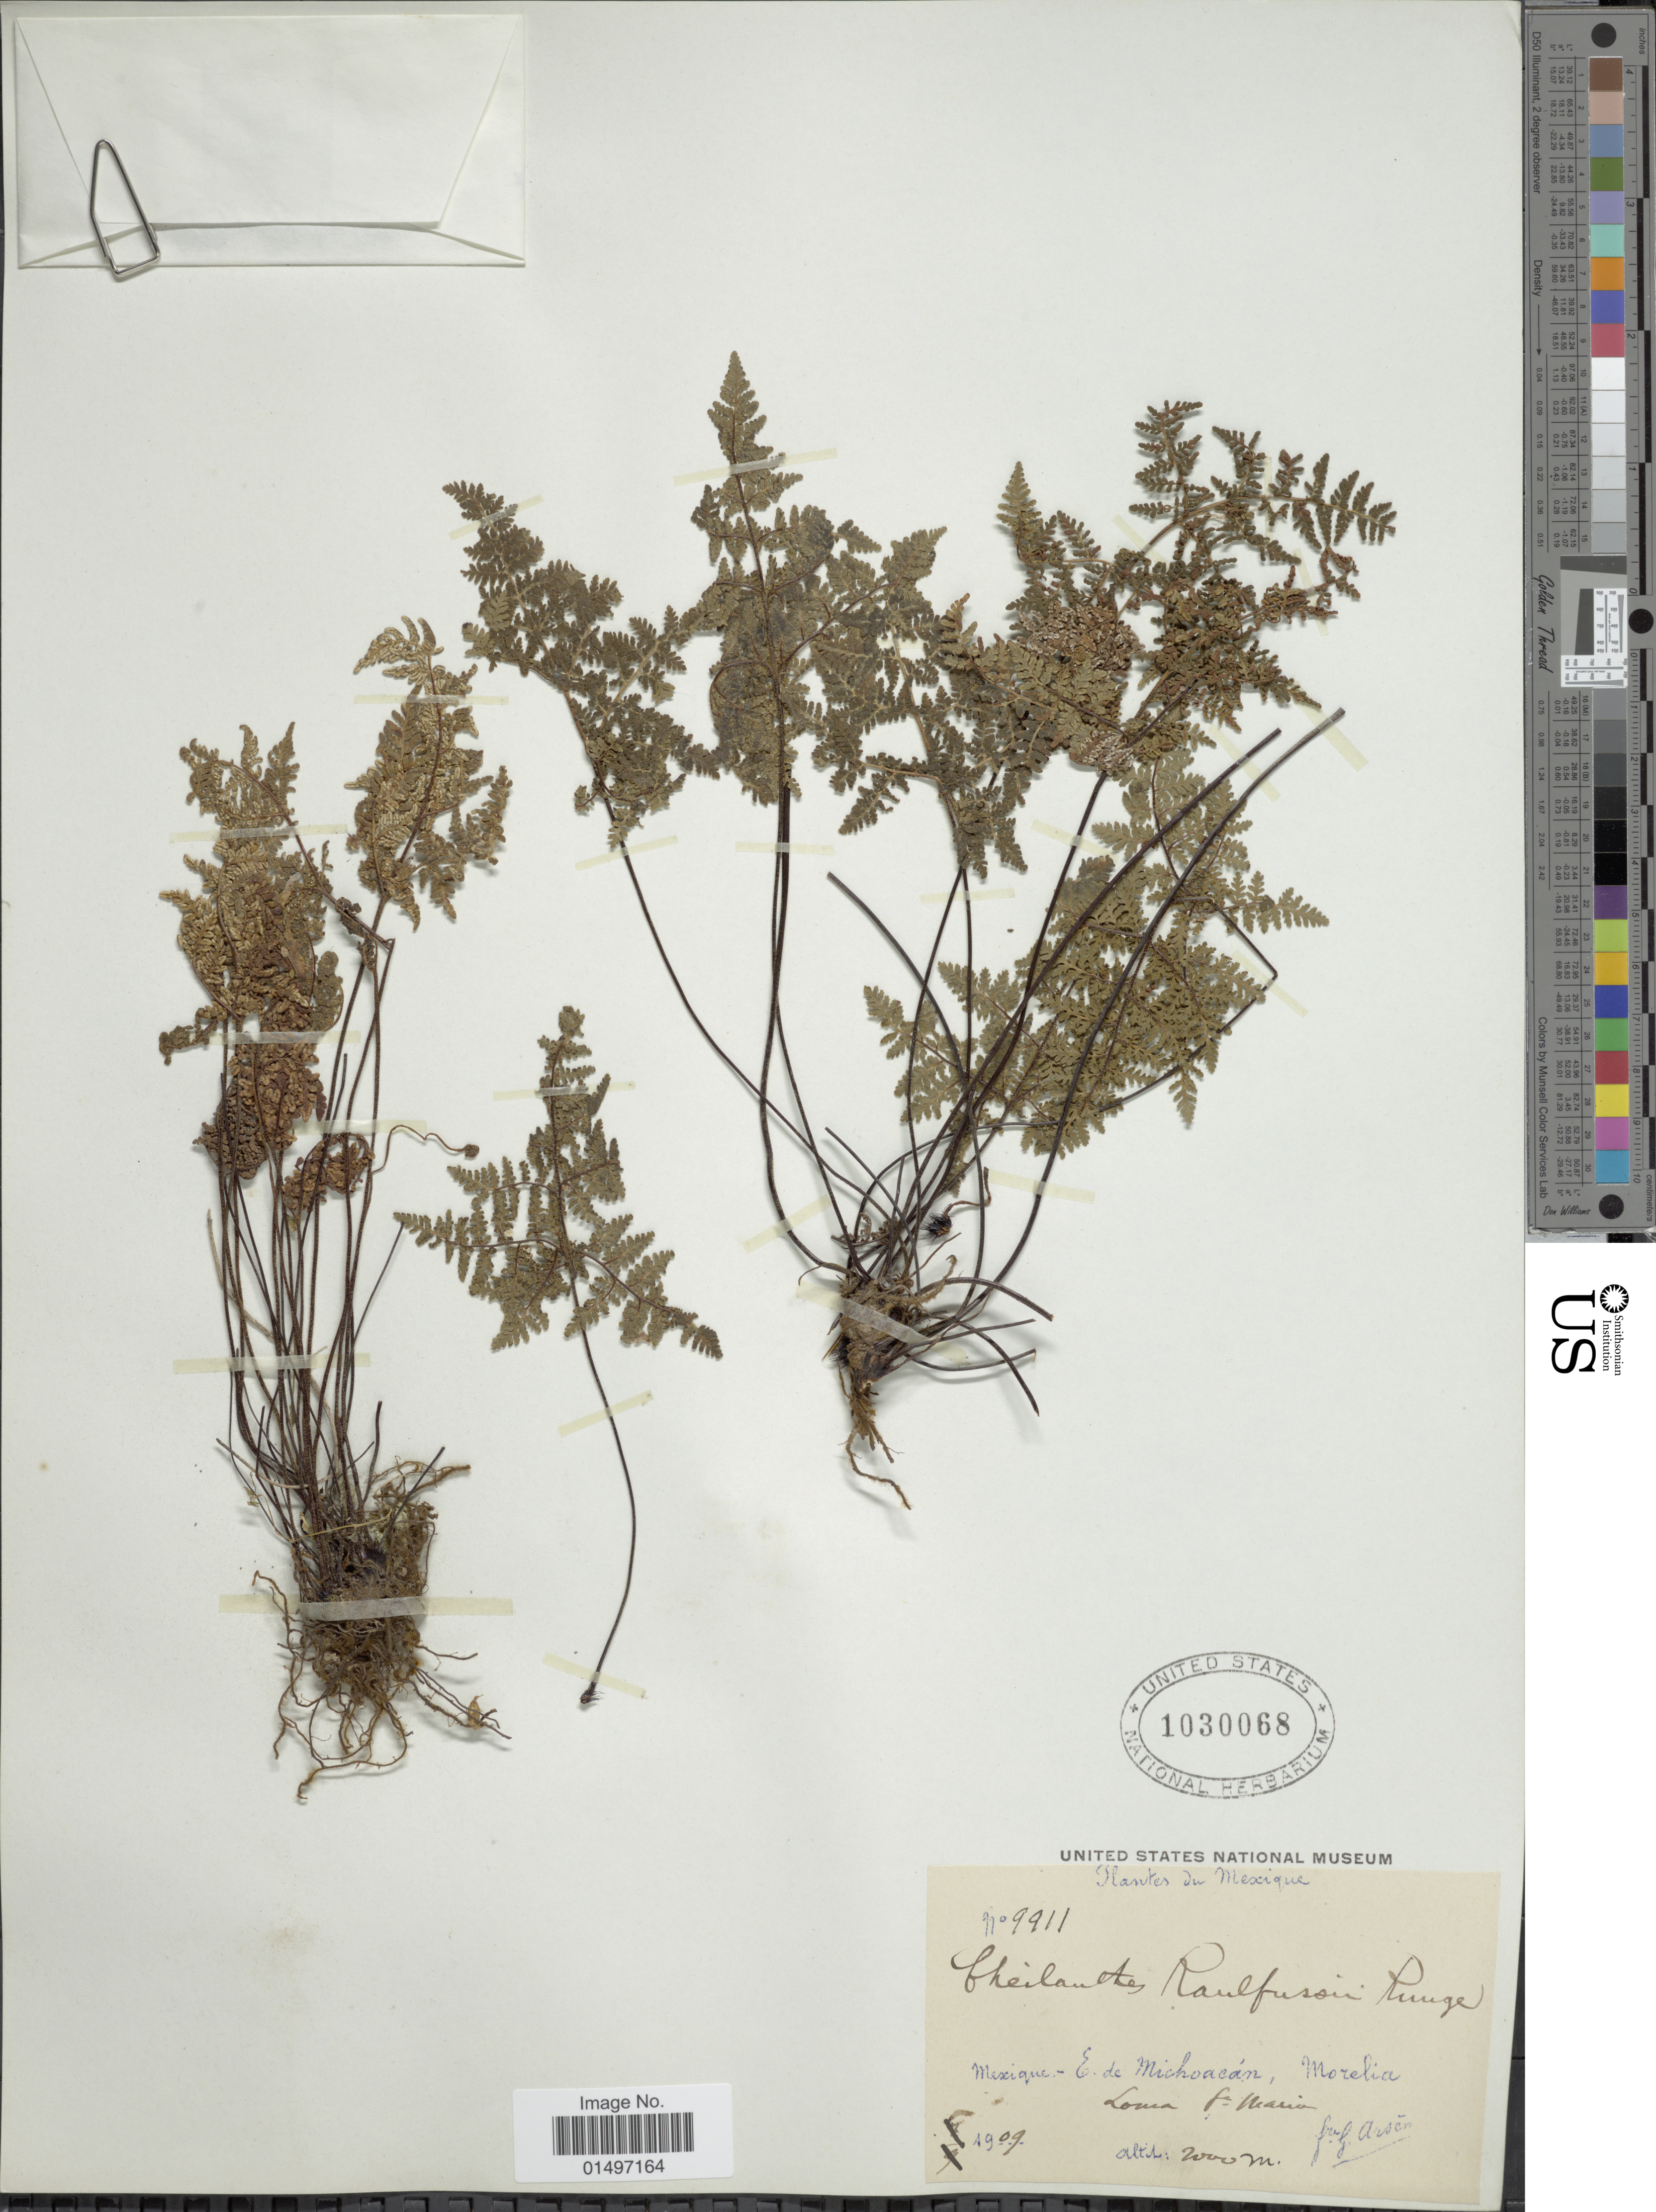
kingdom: Plantae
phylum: Tracheophyta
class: Polypodiopsida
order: Polypodiales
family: Pteridaceae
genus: Gaga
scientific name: Gaga kaulfussii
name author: (Kunze) Fay W. Li & Windham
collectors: Bro. G. Arsène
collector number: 9911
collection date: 1909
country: Mexico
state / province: Michoacán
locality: Mexique, E. de Michoacan, Morelia, Lomas St. Maria.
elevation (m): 2000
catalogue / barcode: US 1030068